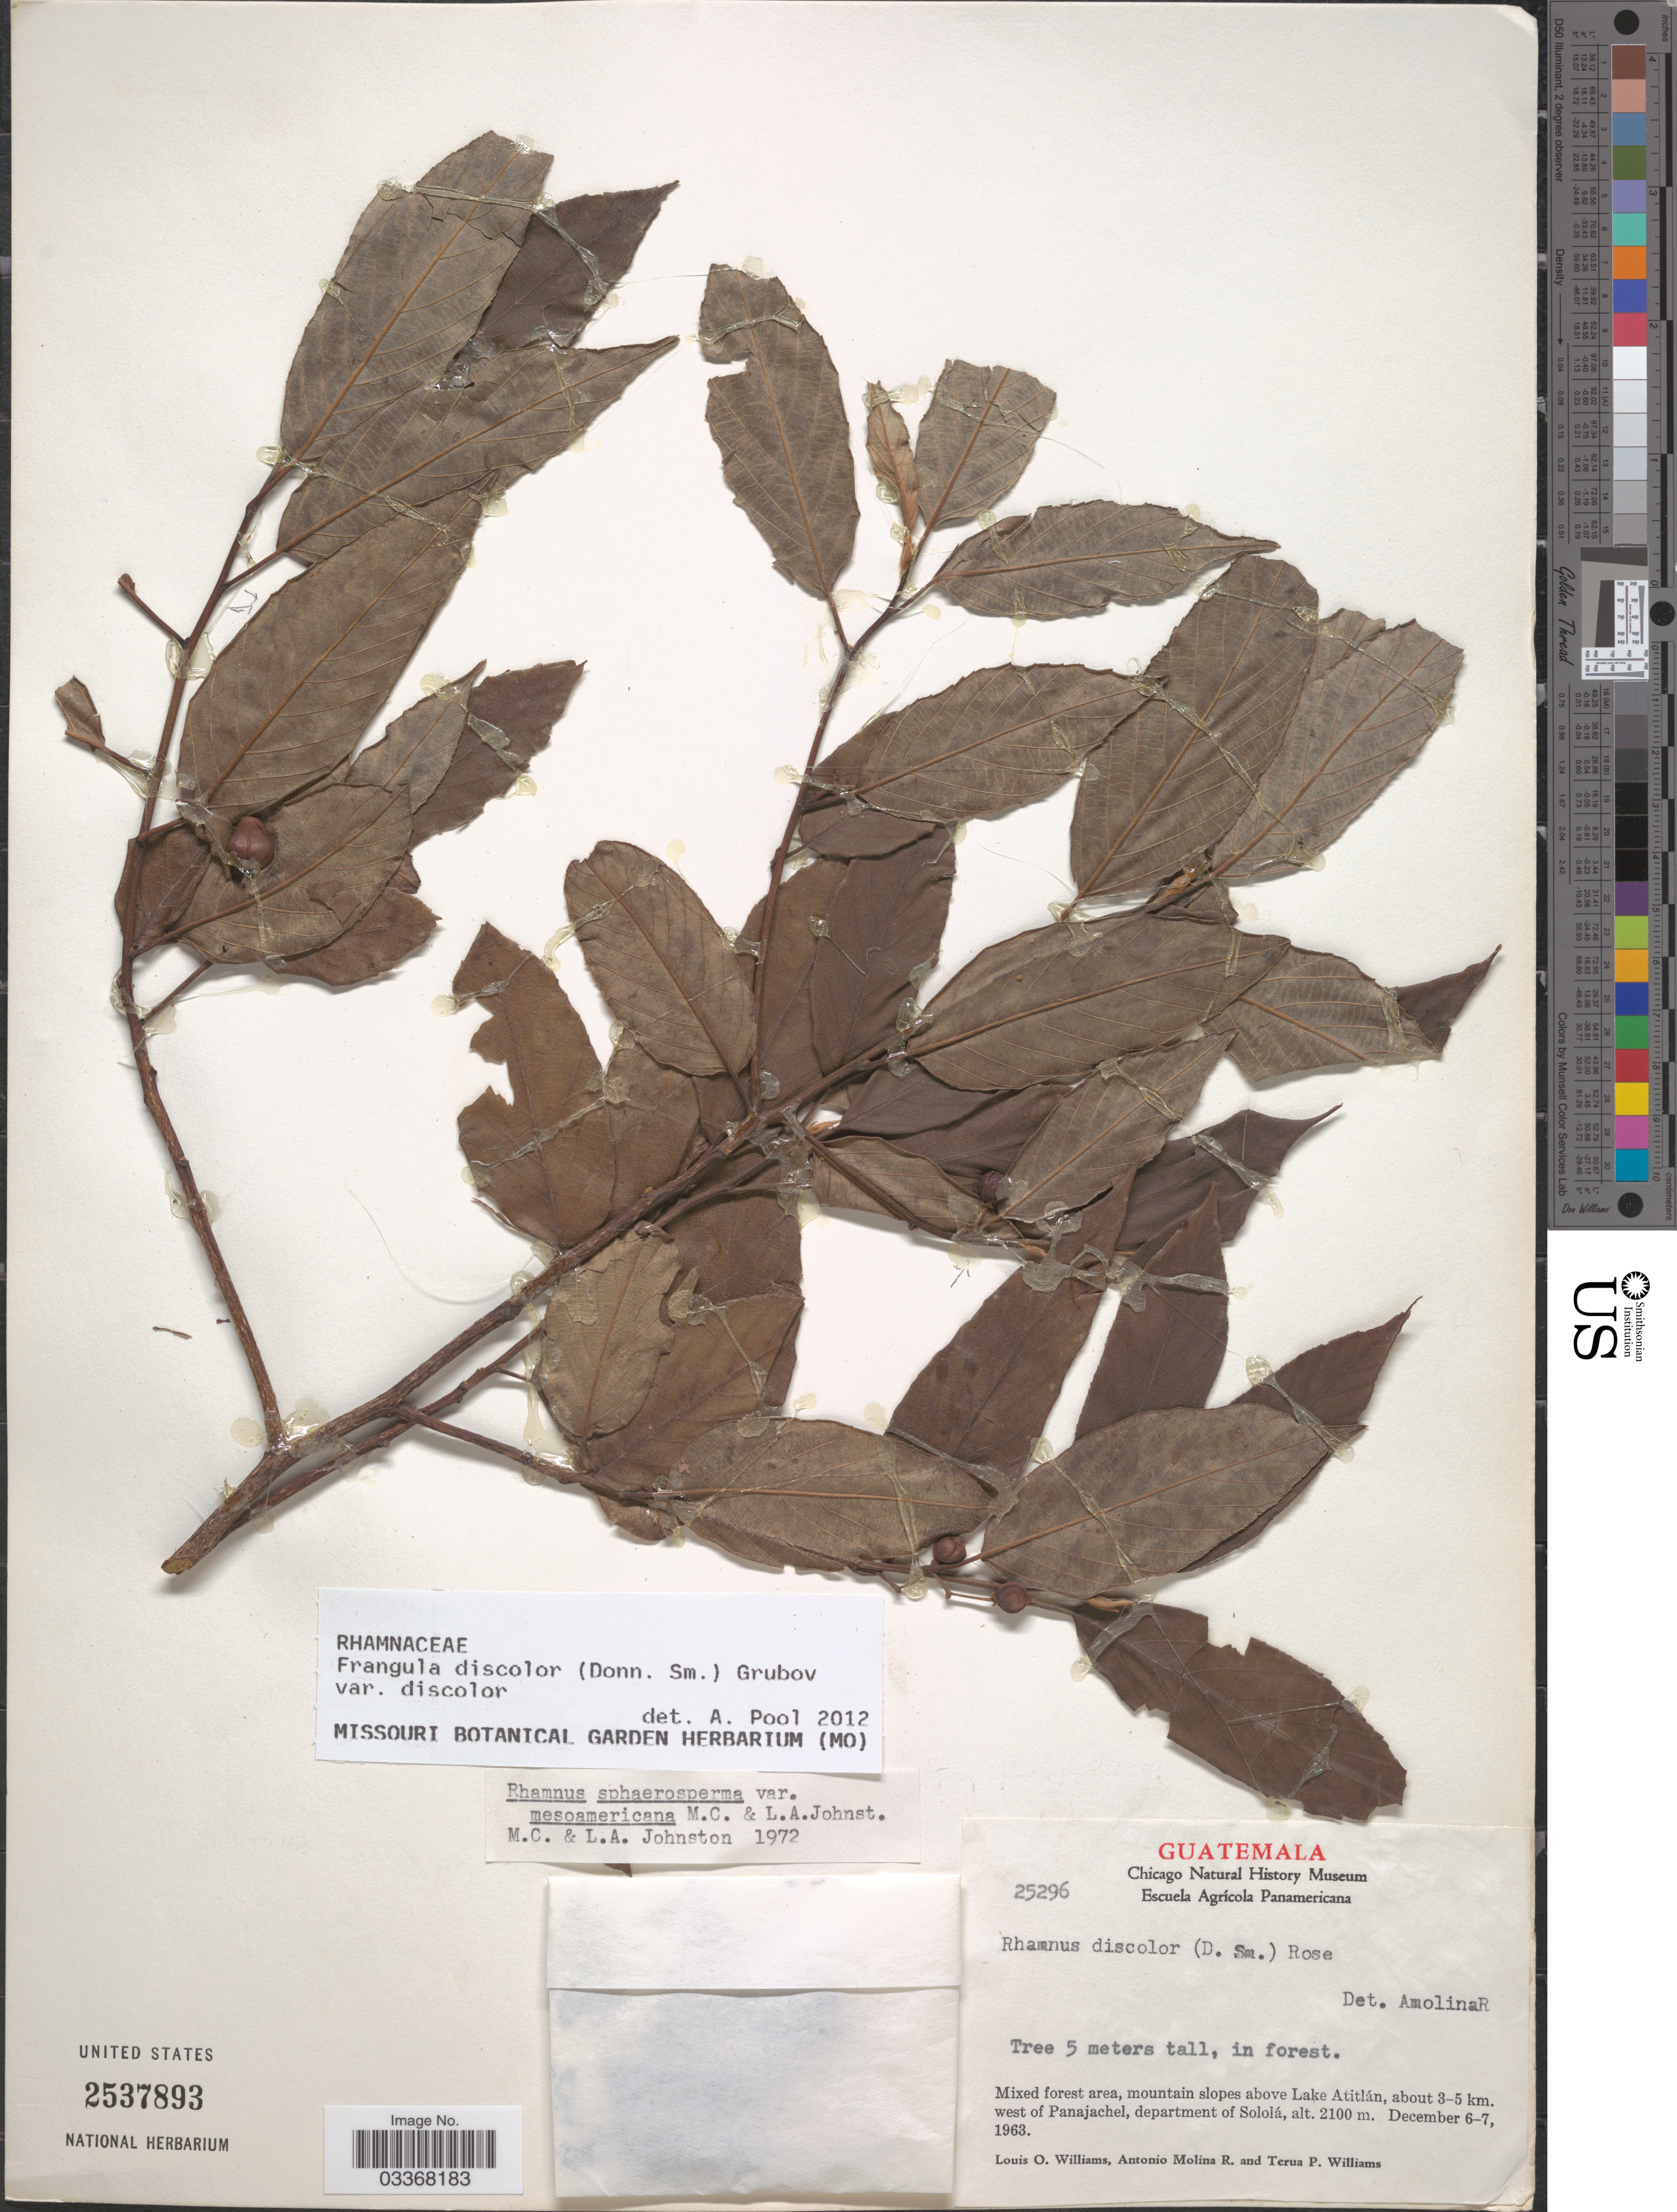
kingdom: Plantae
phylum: Tracheophyta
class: Magnoliopsida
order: Rosales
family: Rhamnaceae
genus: Frangula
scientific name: Frangula discolor var. discolor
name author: (Donn. Sm.) Grubov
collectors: L. O. Williams, A. Molina R. & T. Williams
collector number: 25296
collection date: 1963-12-06/1963-12-07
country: Guatemala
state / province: Sololá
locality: Mixed forest area, mountain slopes above Lake Atitlán, about 3-5 km. west of Panajachel, department of Sololá.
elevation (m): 2100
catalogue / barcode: US 2537893